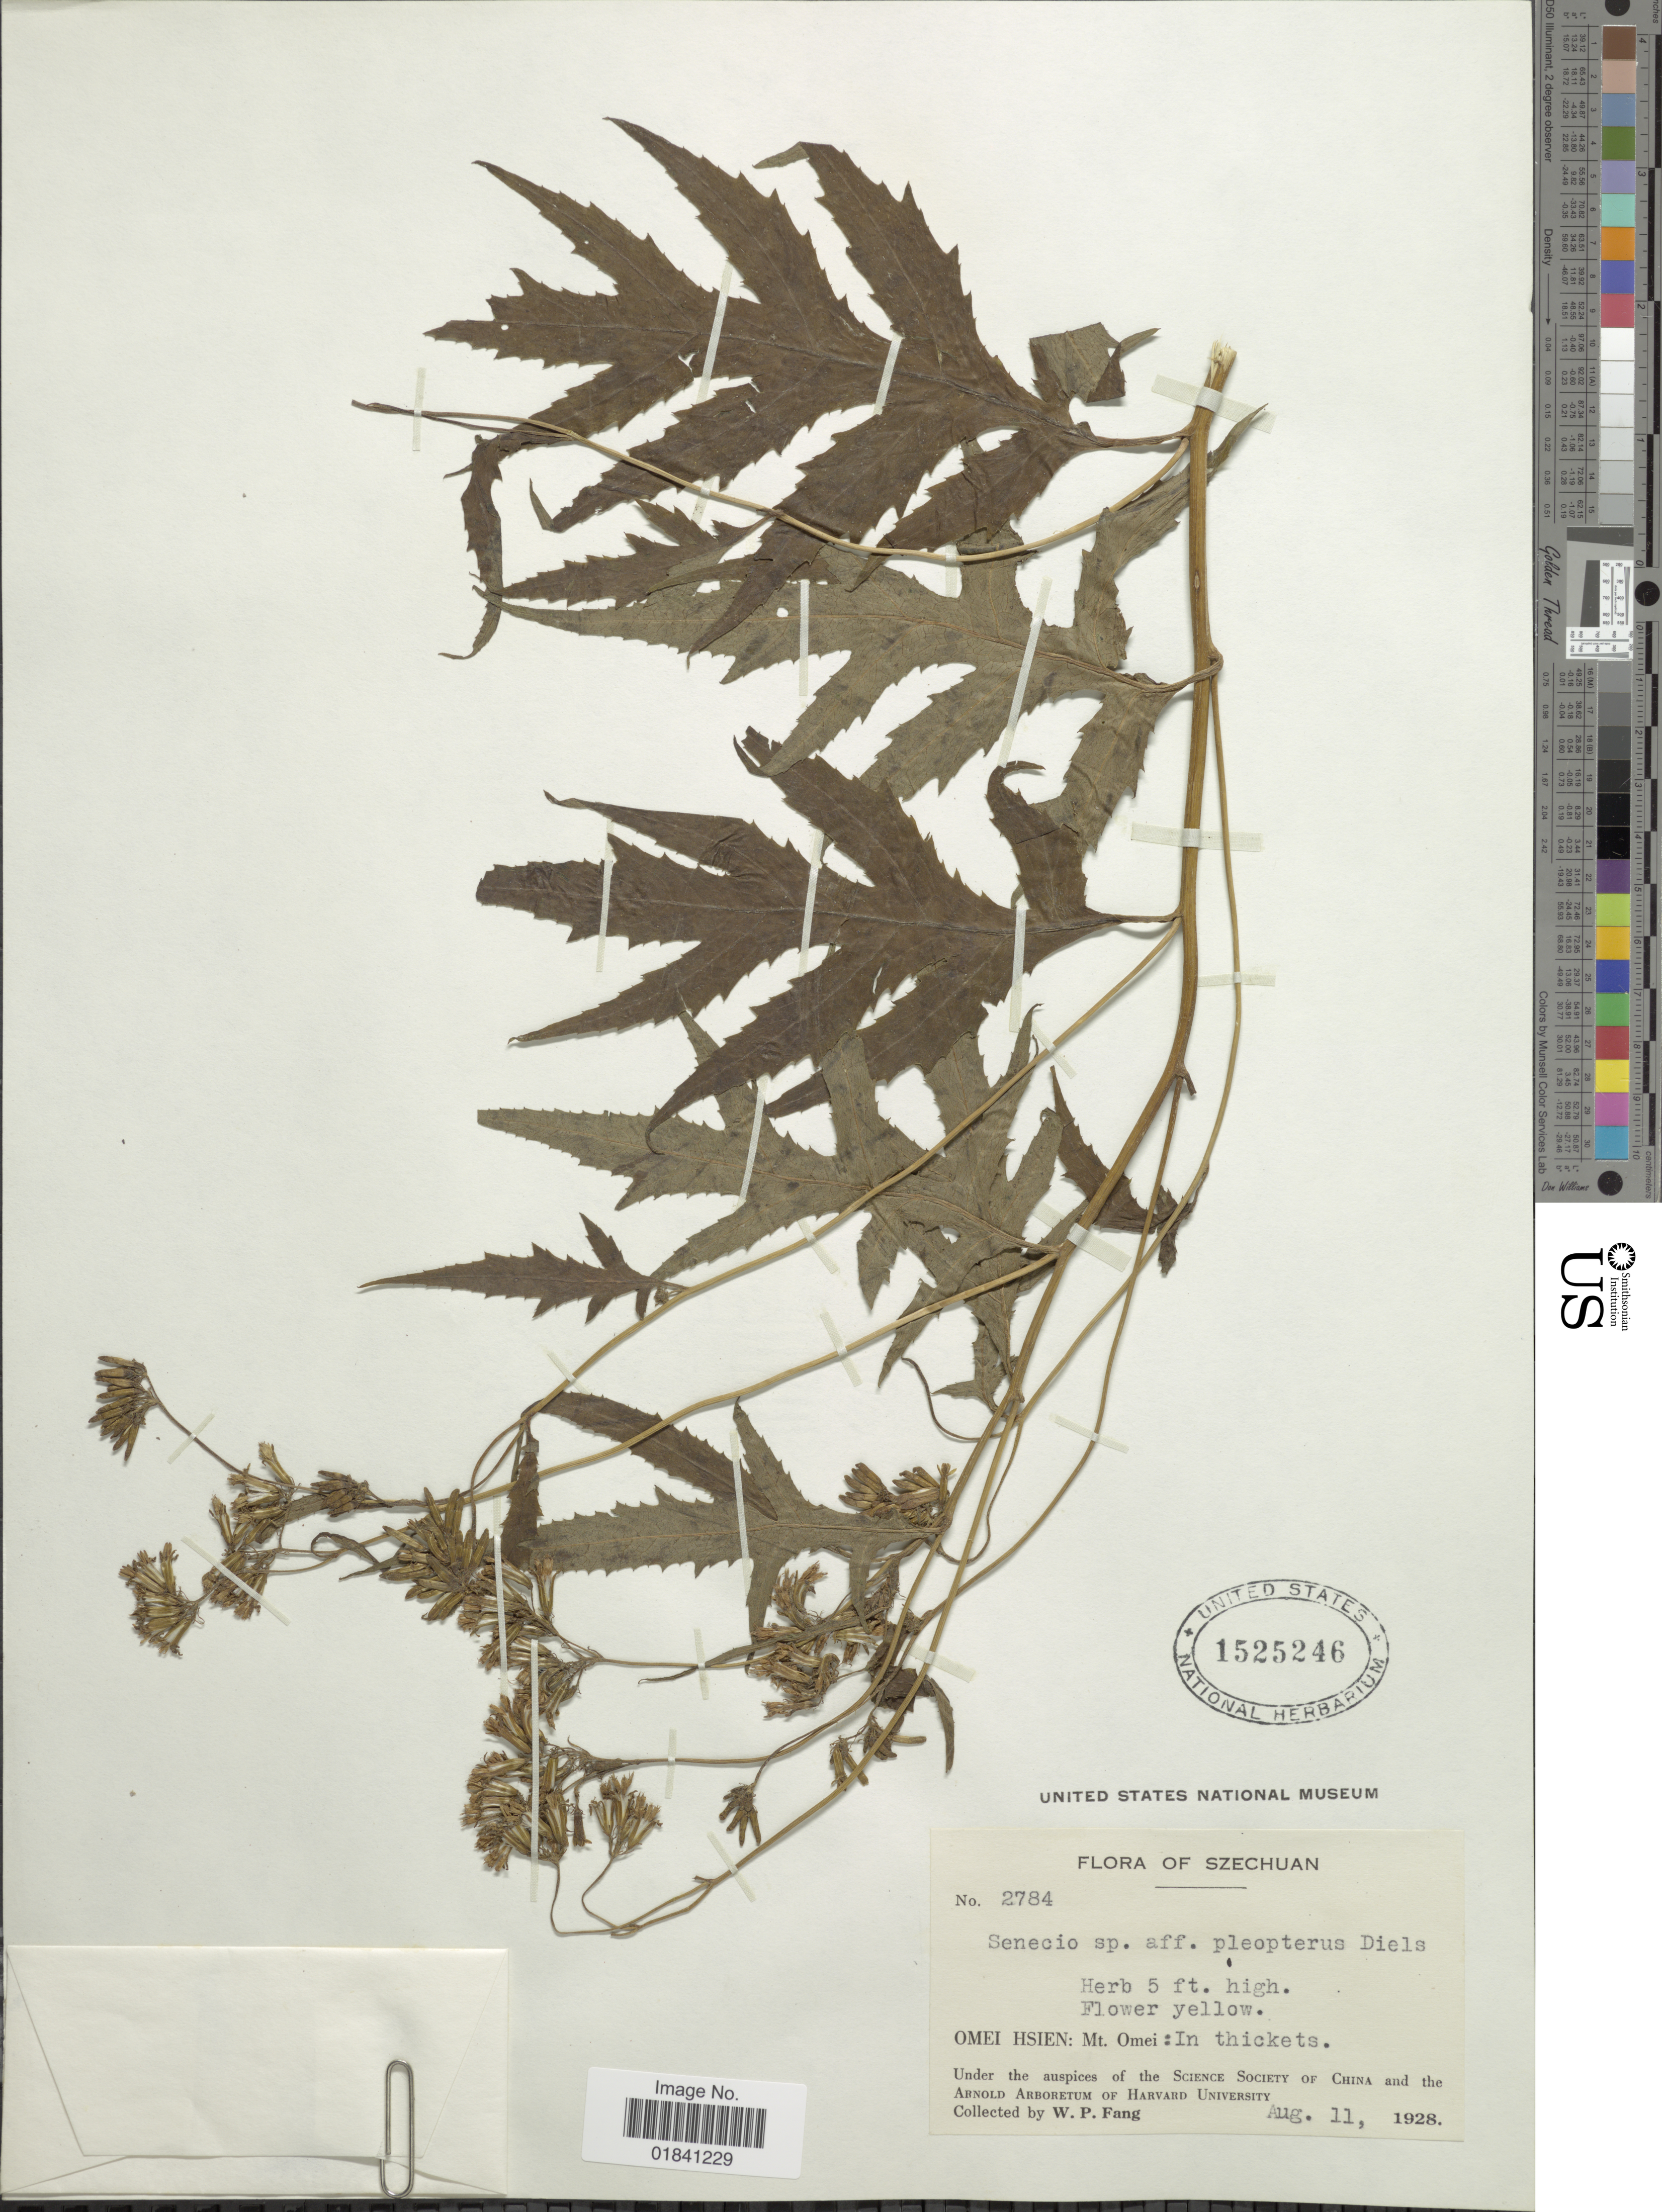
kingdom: Plantae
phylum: Tracheophyta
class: Magnoliopsida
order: Asterales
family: Asteraceae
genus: Senecio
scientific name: Senecio graciliflorus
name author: DC.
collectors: W. P. Fang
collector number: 2784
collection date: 1928-08-11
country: China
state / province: Sichuan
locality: Szechuan. Omei Hsien: Mt. Omei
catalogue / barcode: US 1525246